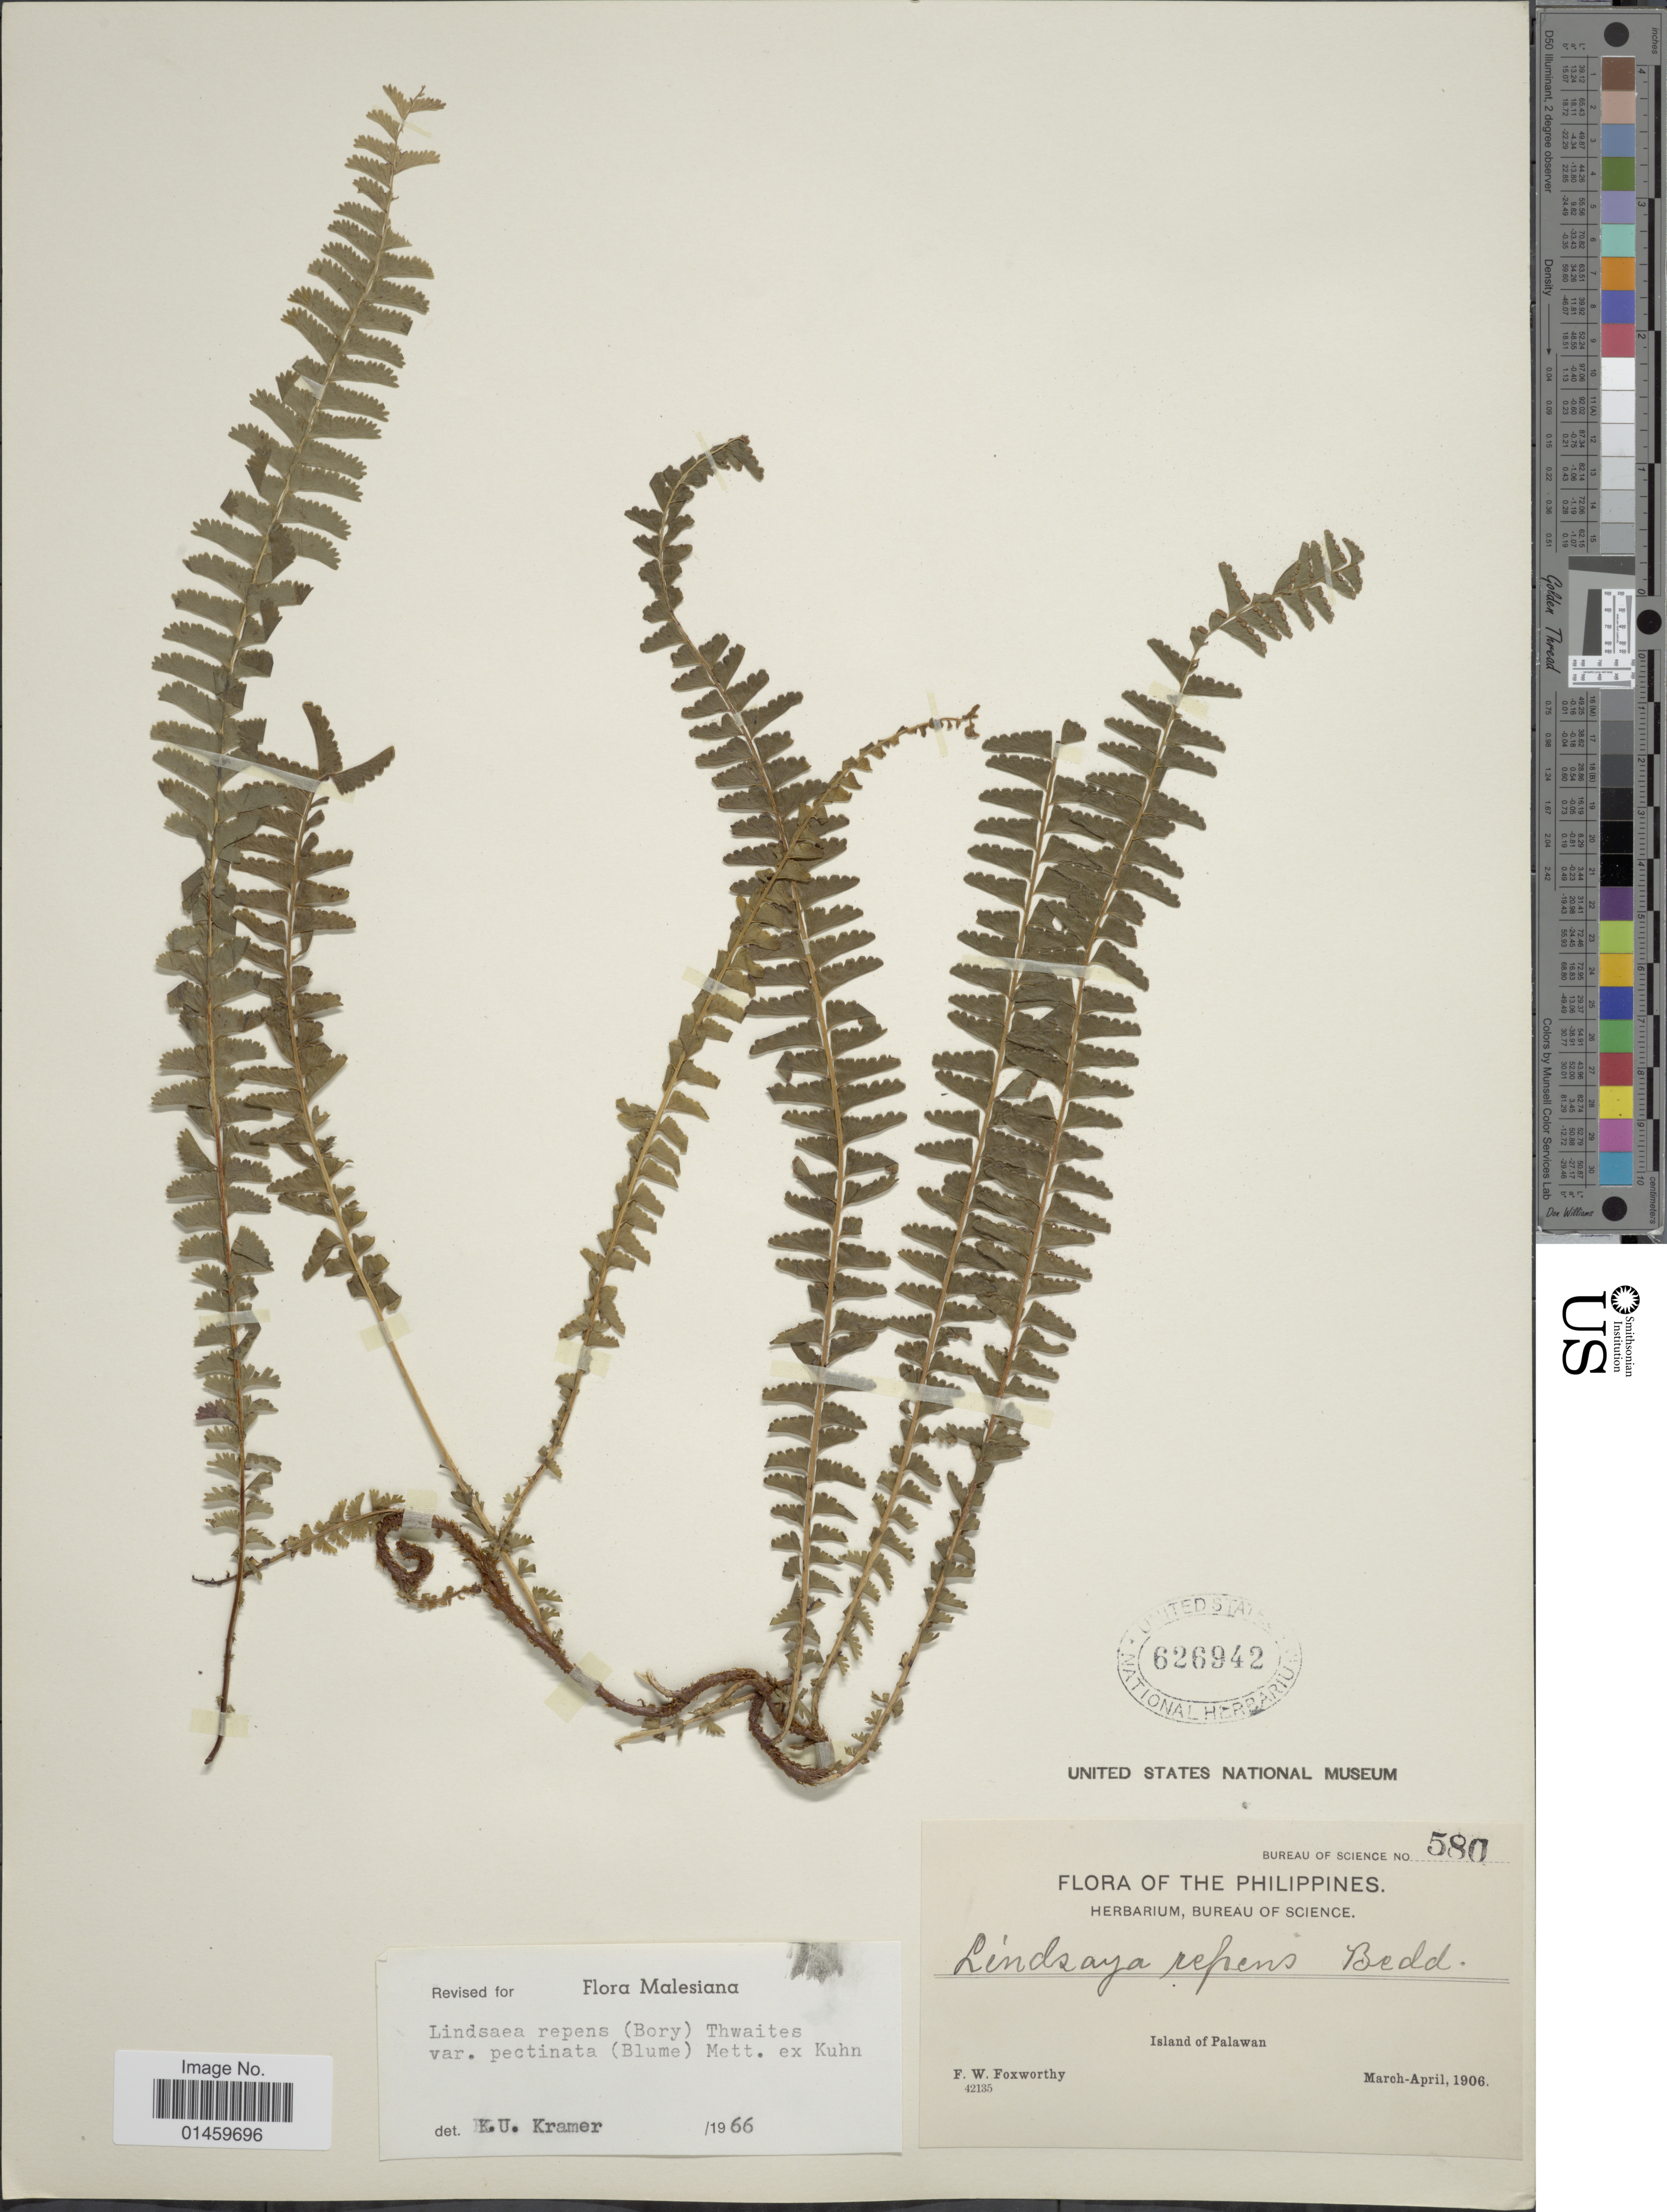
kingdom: Plantae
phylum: Tracheophyta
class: Polypodiopsida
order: Polypodiales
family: Lindsaeaceae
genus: Lindsaea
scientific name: Lindsaea repens var. pectinata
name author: (Blume) Mett.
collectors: F. W. Foxworthy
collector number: Bureau of Science 580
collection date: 1906-03/1906-04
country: Philippines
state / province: Mimaropa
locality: Island of Palawan.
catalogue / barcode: US 626942